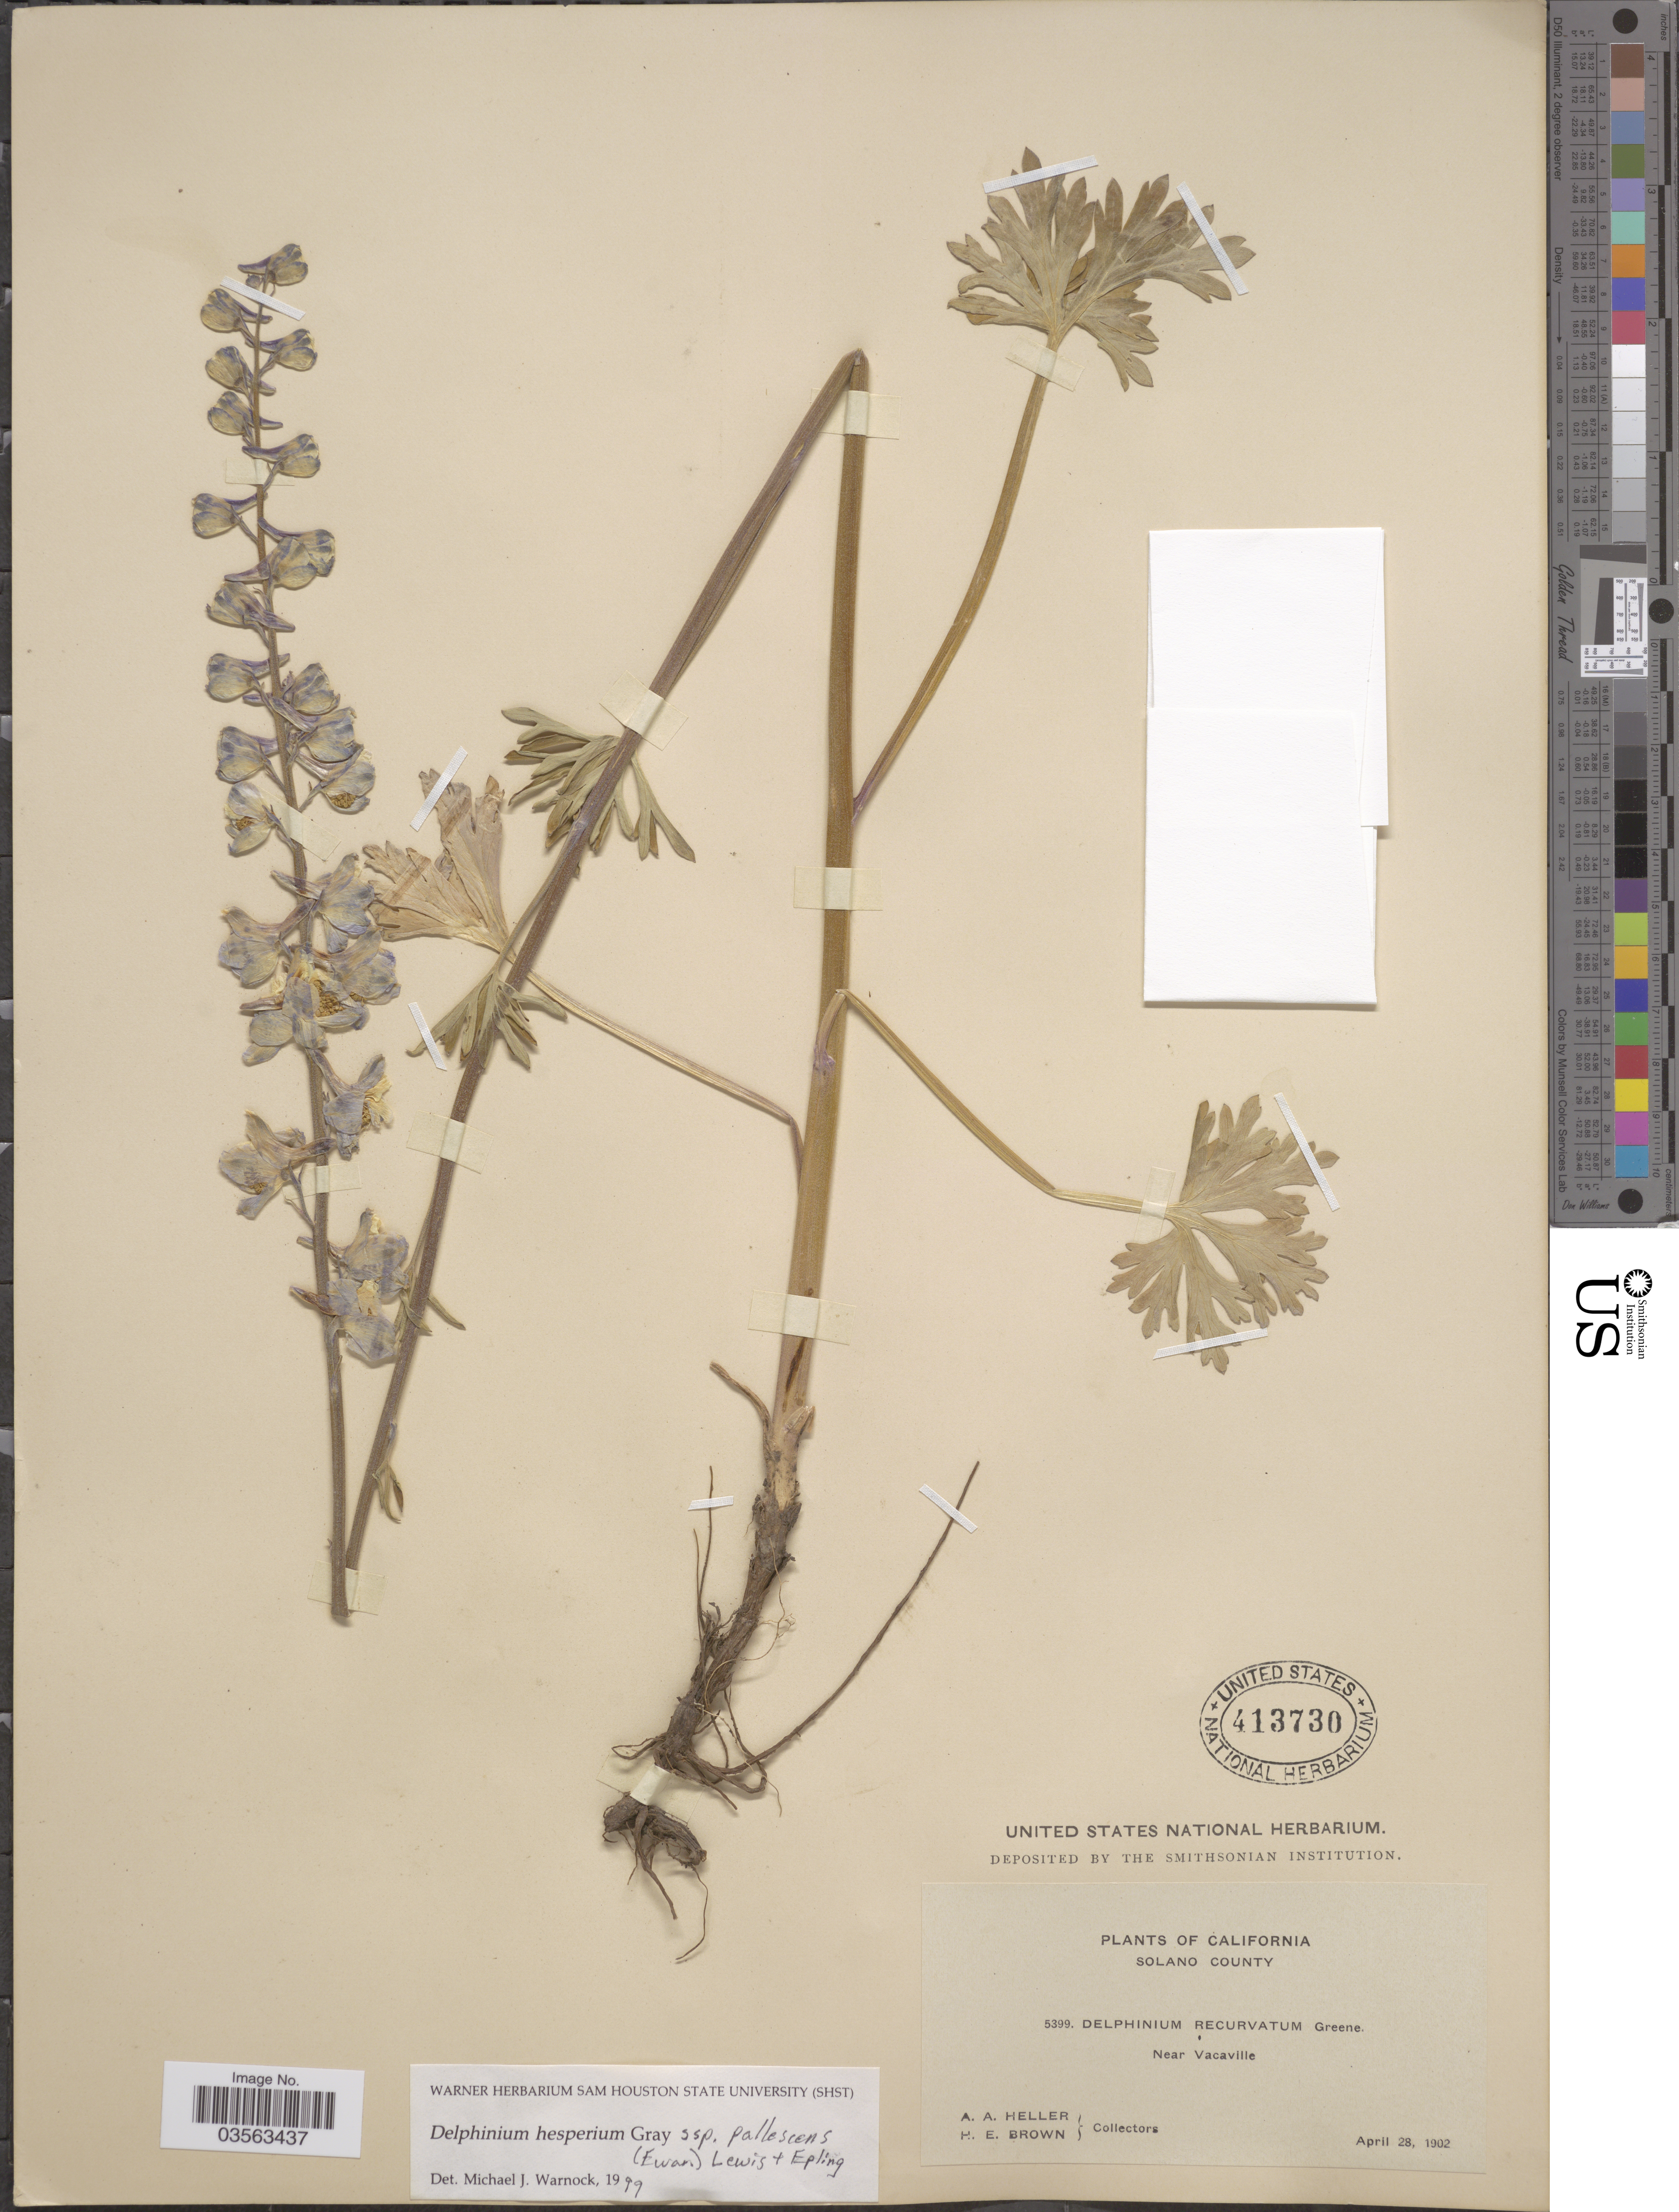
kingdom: Plantae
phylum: Tracheophyta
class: Magnoliopsida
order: Ranunculales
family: Ranunculaceae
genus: Delphinium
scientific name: Delphinium hesperium subsp. pallescens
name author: (Ewan) F. H. Lewis & Epling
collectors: A. A. Heller & H. E. Brown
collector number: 5399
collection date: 1902-04-28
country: United States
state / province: California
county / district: Solano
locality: Solano County. Near Vacaville.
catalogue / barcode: US 413730